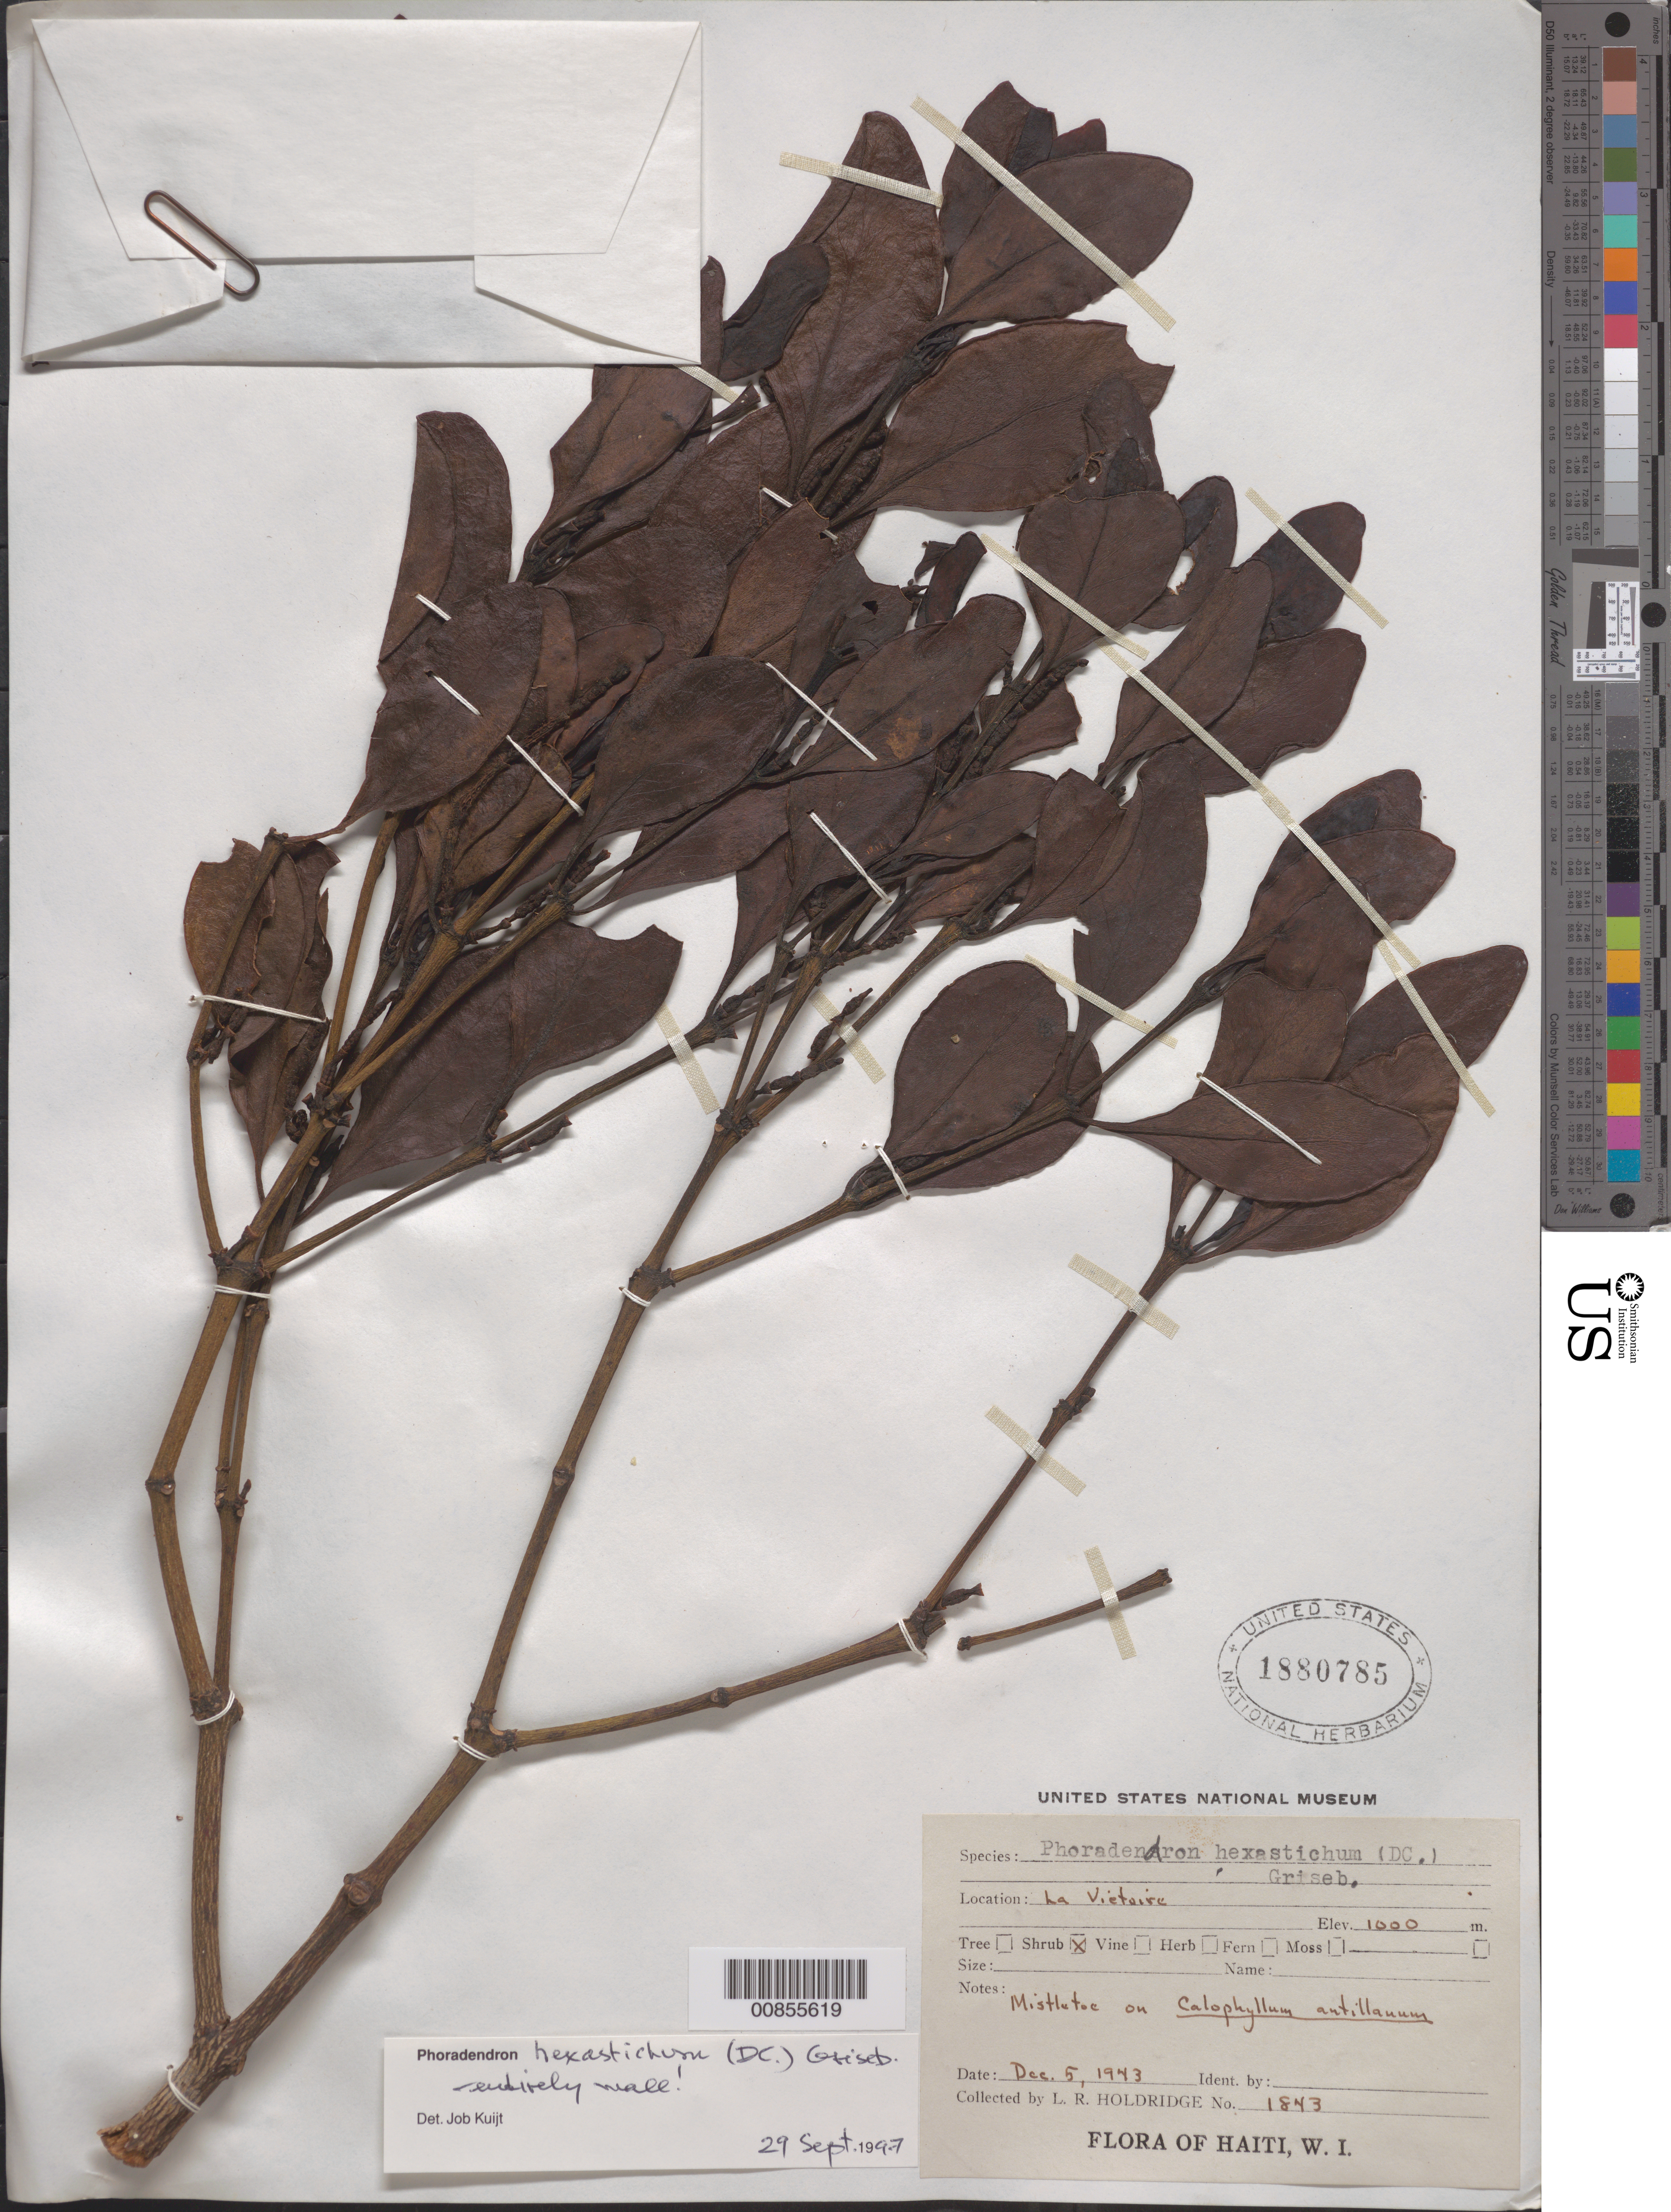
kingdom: Plantae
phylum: Tracheophyta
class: Magnoliopsida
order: Santalales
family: Viscaceae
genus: Phoradendron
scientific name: Phoradendron hexastichum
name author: (DC.) Griseb.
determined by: Kuijt, Job, (CANADA)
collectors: L. Holdridge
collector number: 1843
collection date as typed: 05 Dec 1943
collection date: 1943-12-05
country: Haiti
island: Hispaniola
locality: La Victoire.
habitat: Mistletoe on Callophyllum antillanum.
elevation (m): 1000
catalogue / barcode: US 1880785